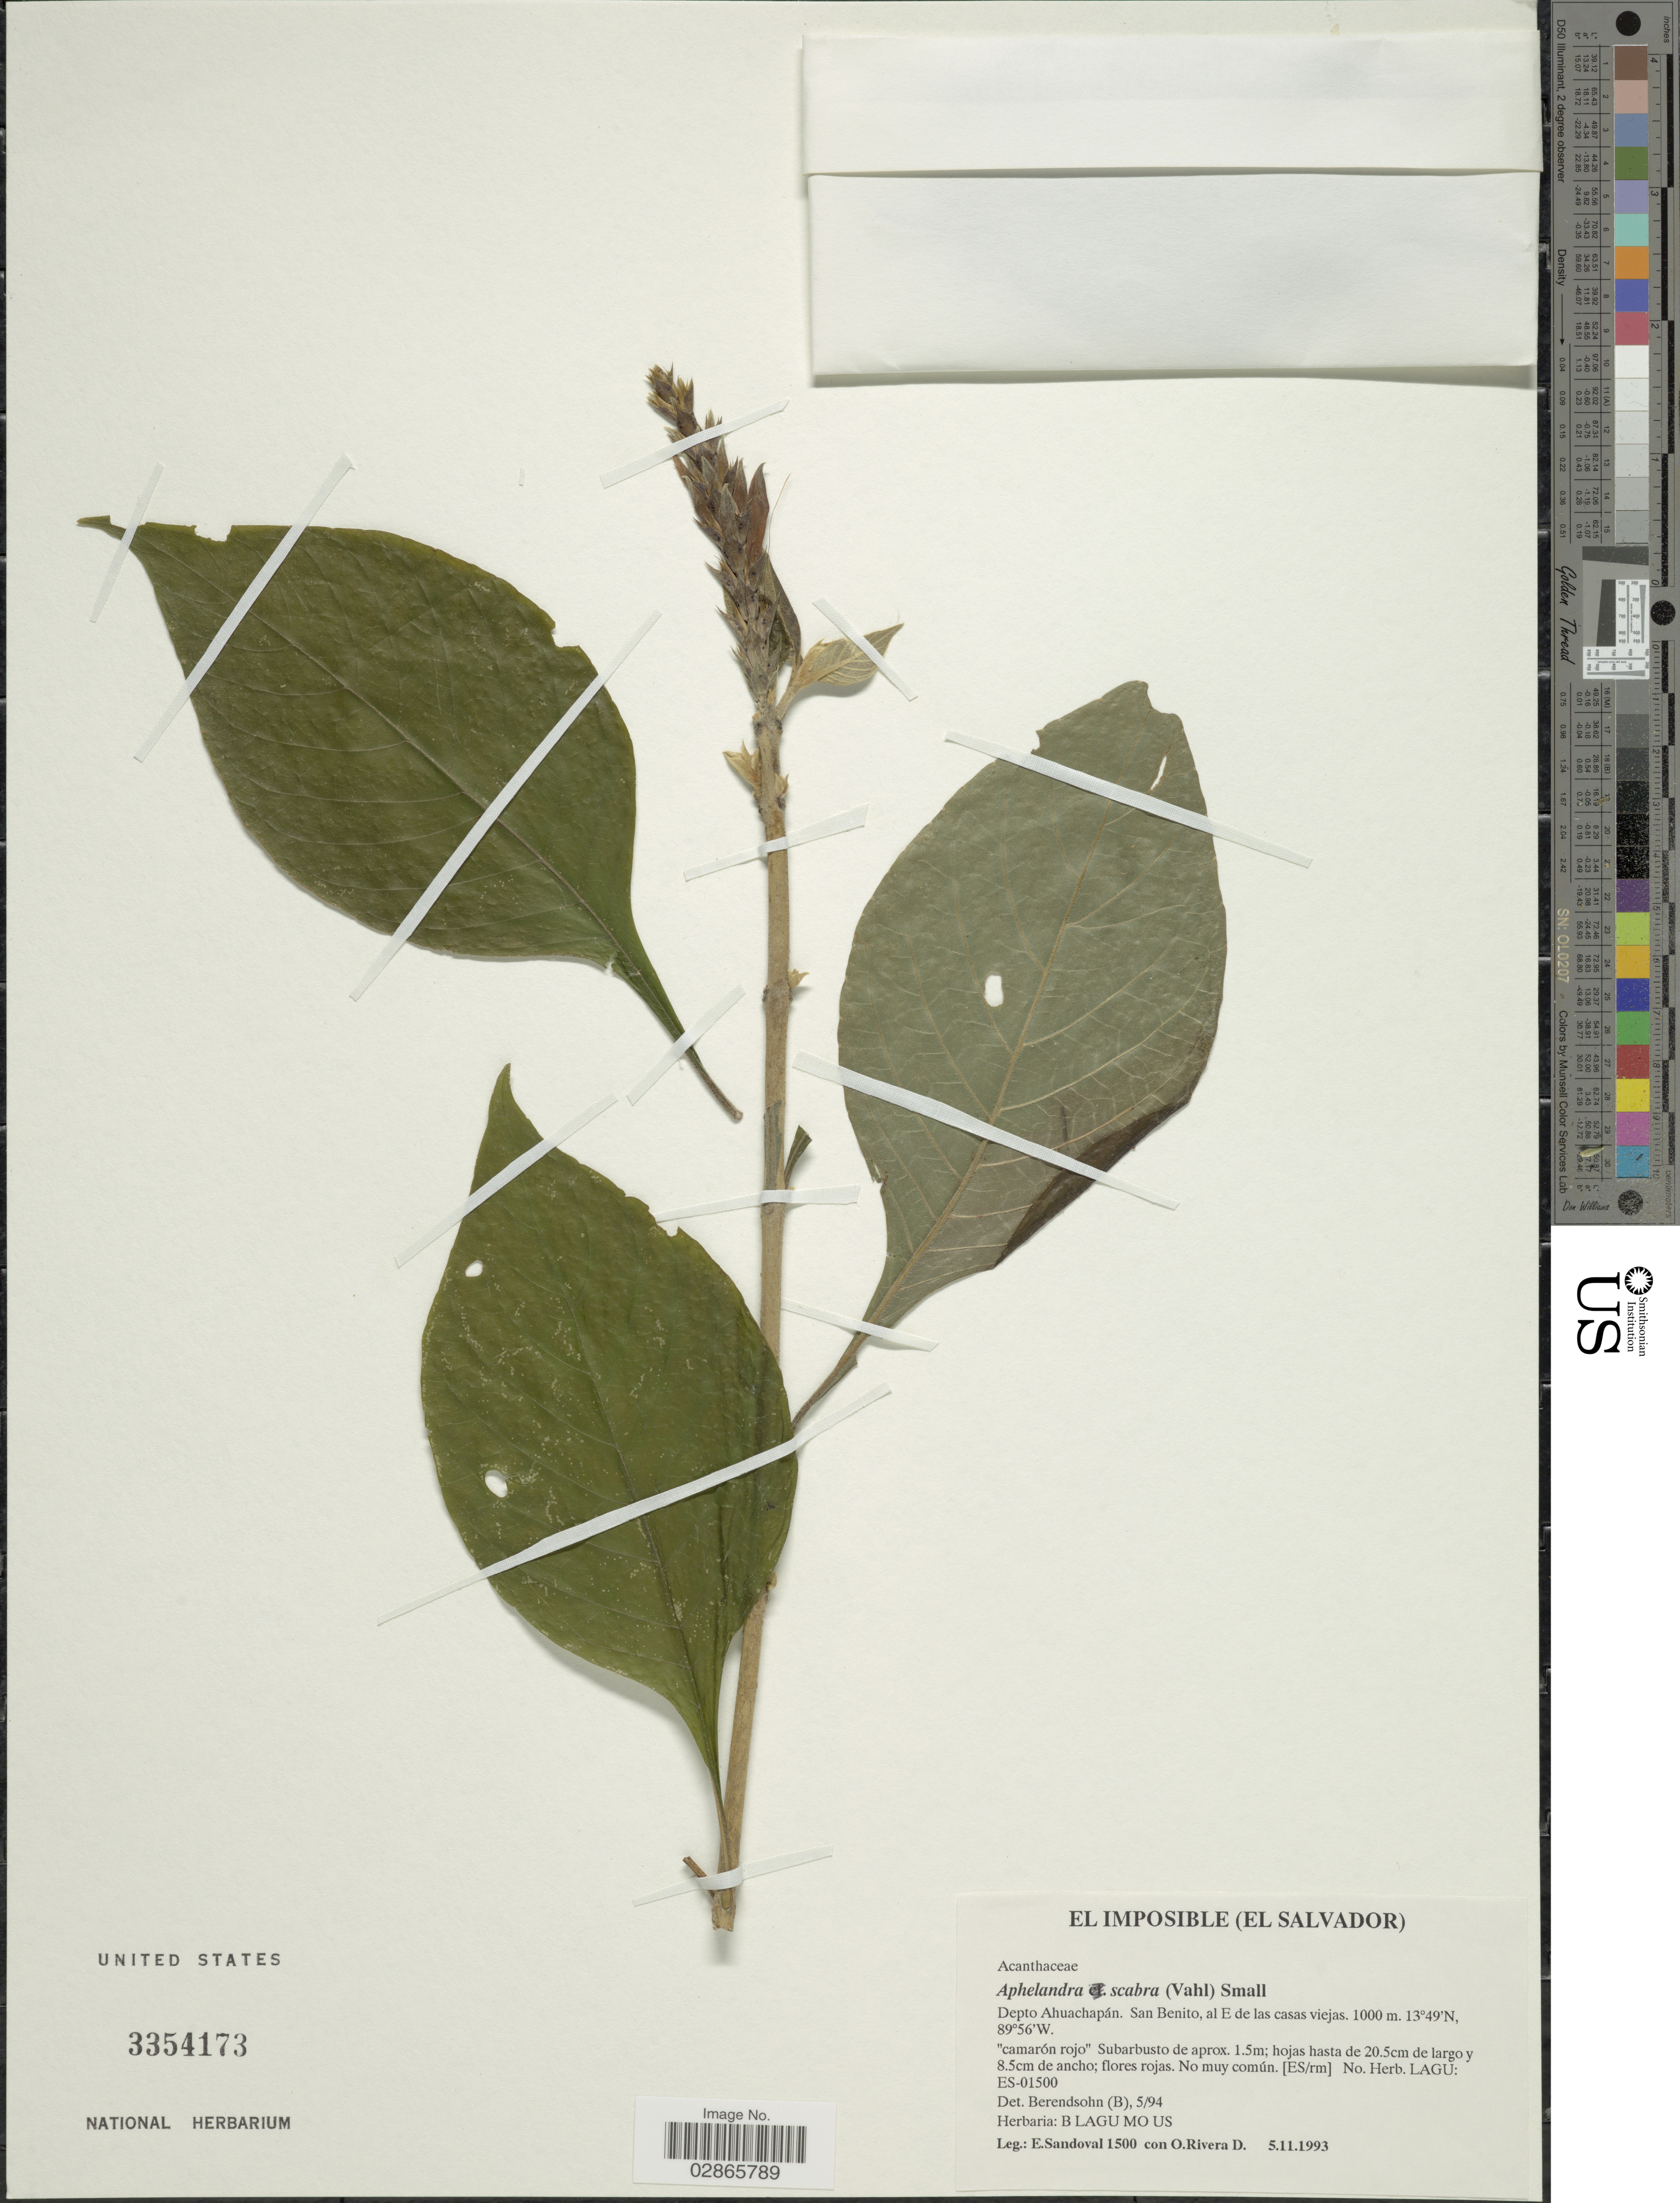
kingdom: Plantae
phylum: Tracheophyta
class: Magnoliopsida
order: Lamiales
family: Acanthaceae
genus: Aphelandra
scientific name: Aphelandra deppeana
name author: Schltdl. & Cham.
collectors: E. Sandoval & O. Rivera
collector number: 1500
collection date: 1993-11-05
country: El Salvador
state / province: Ahuachapan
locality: Depto Ahuachapán. San Benito, al E de las casas viejas. El Imposible.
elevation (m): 1000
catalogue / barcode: US 3354173